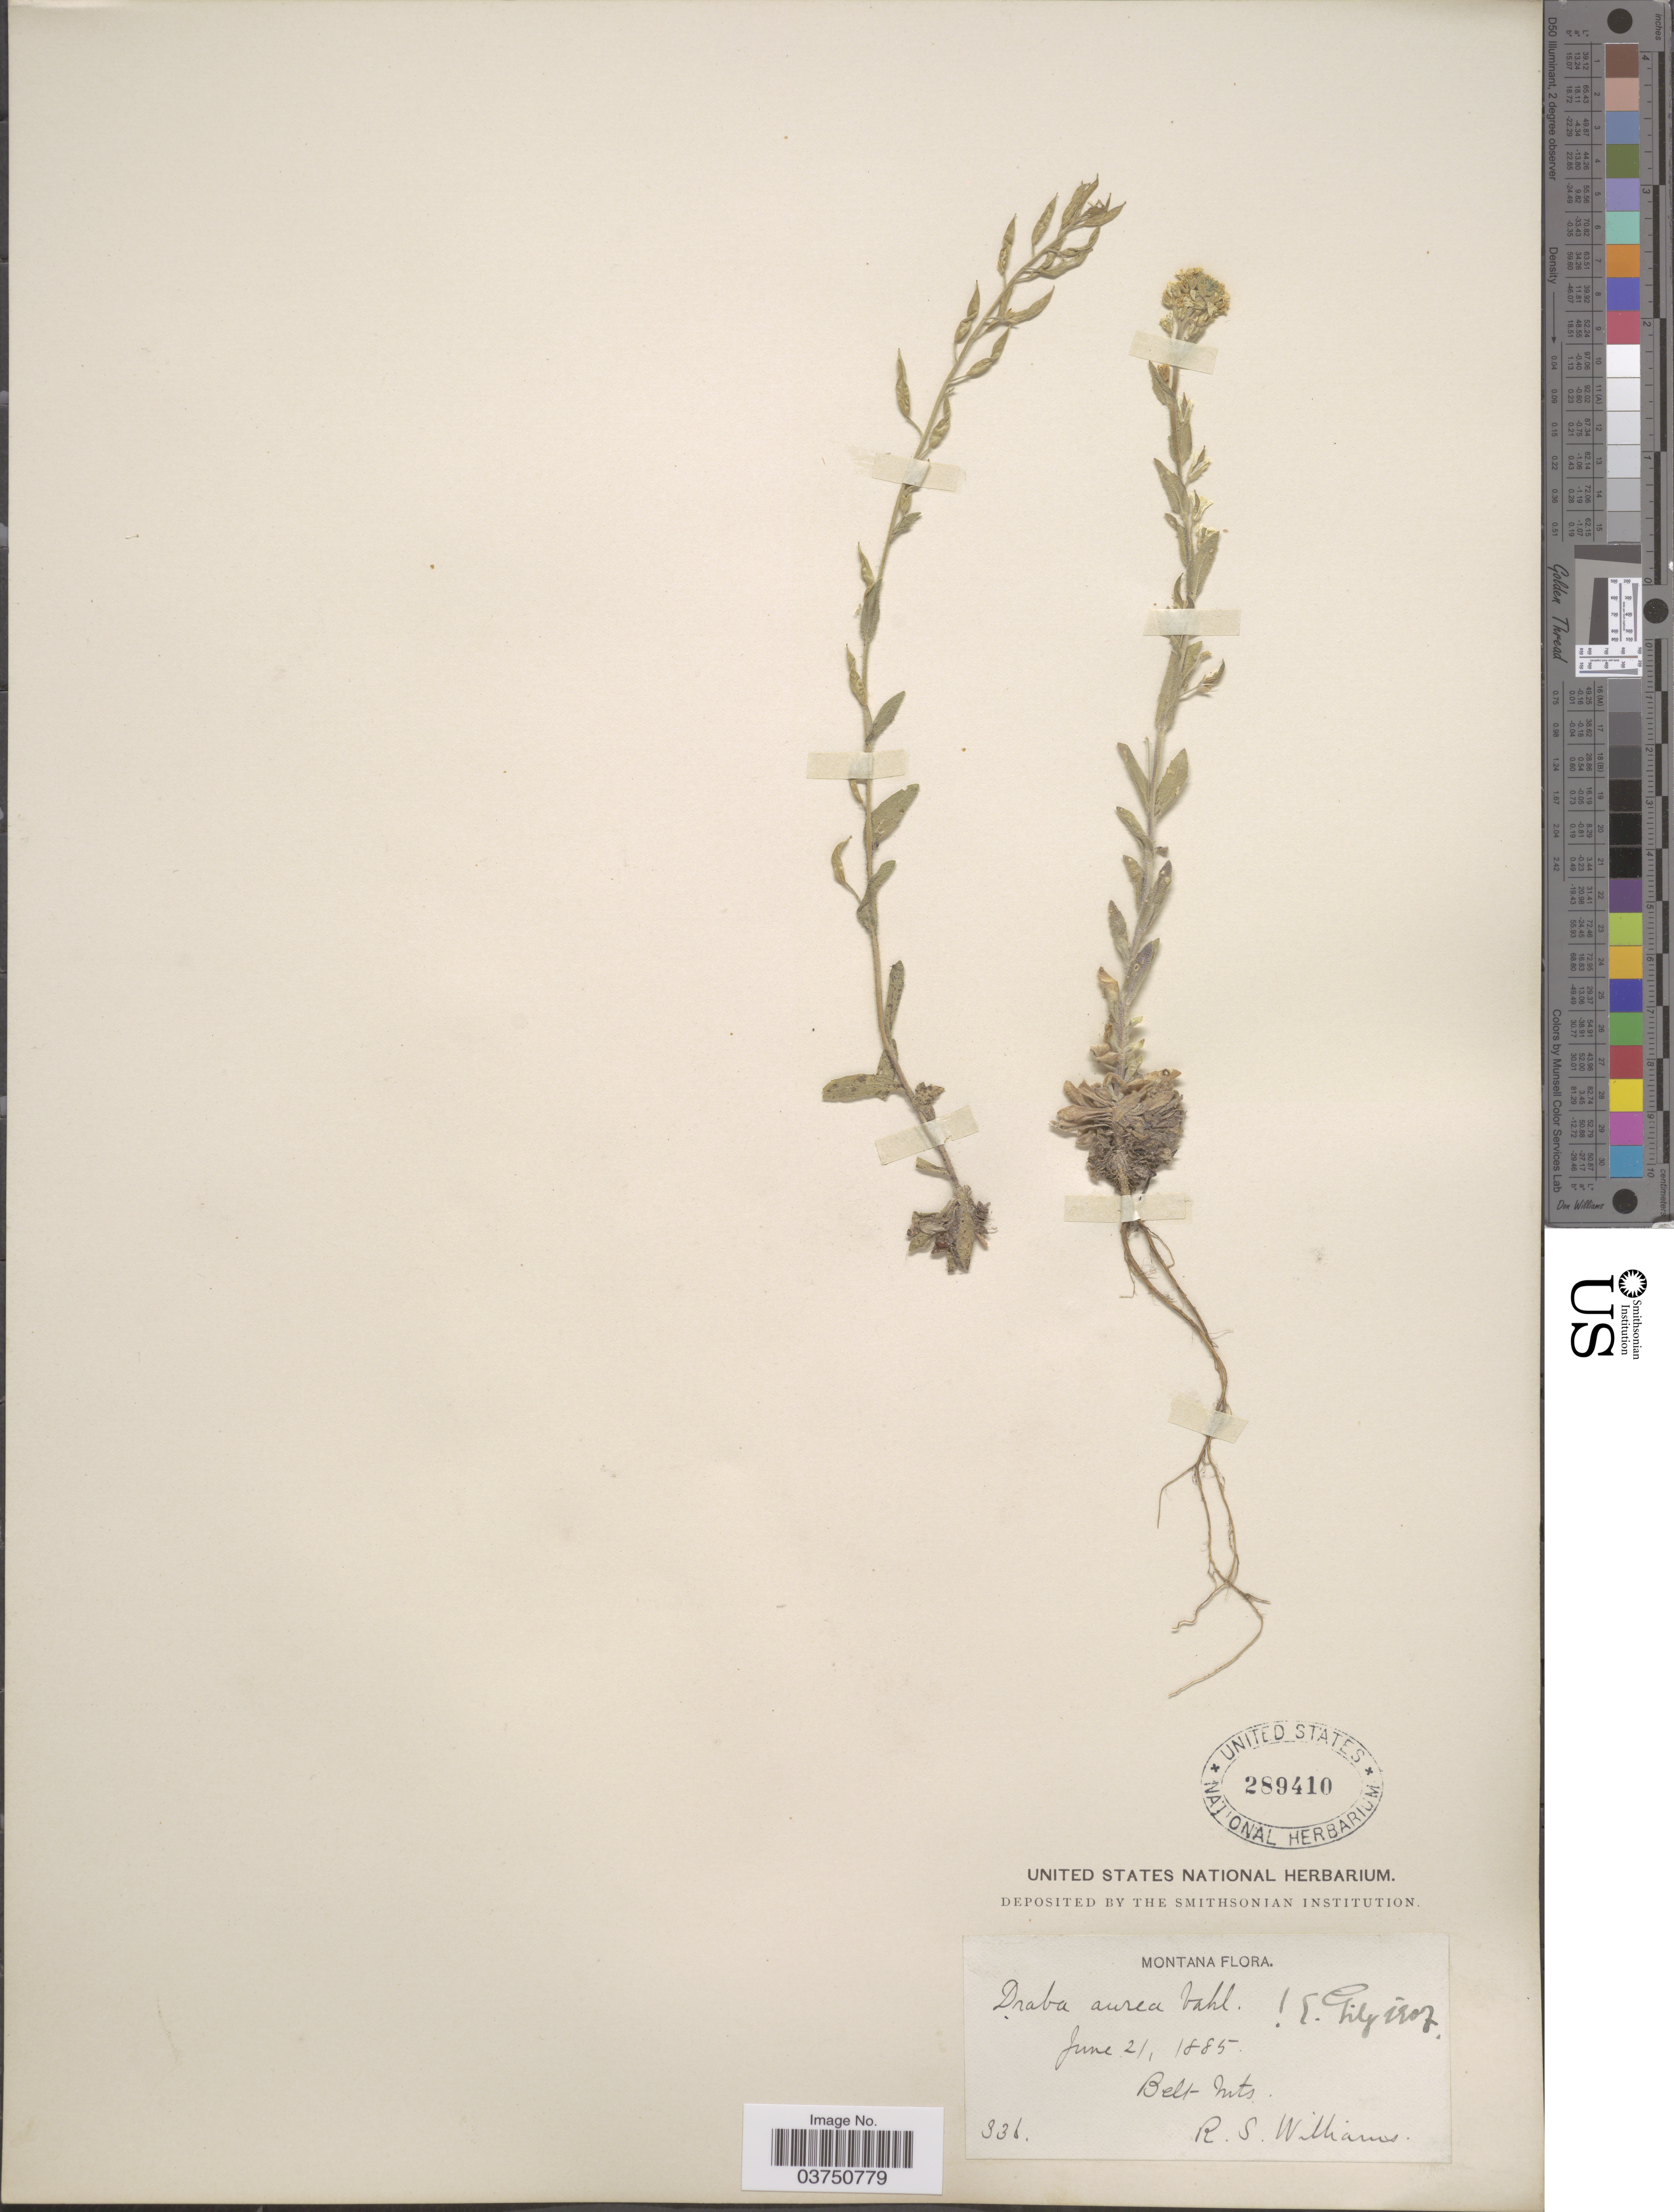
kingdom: Plantae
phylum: Tracheophyta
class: Magnoliopsida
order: Brassicales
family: Brassicaceae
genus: Draba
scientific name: Draba aurea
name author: Vahl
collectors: R. S. Williams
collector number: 336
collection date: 1885-06-21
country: United States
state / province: Montana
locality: Belt Mts.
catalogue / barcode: US 289410